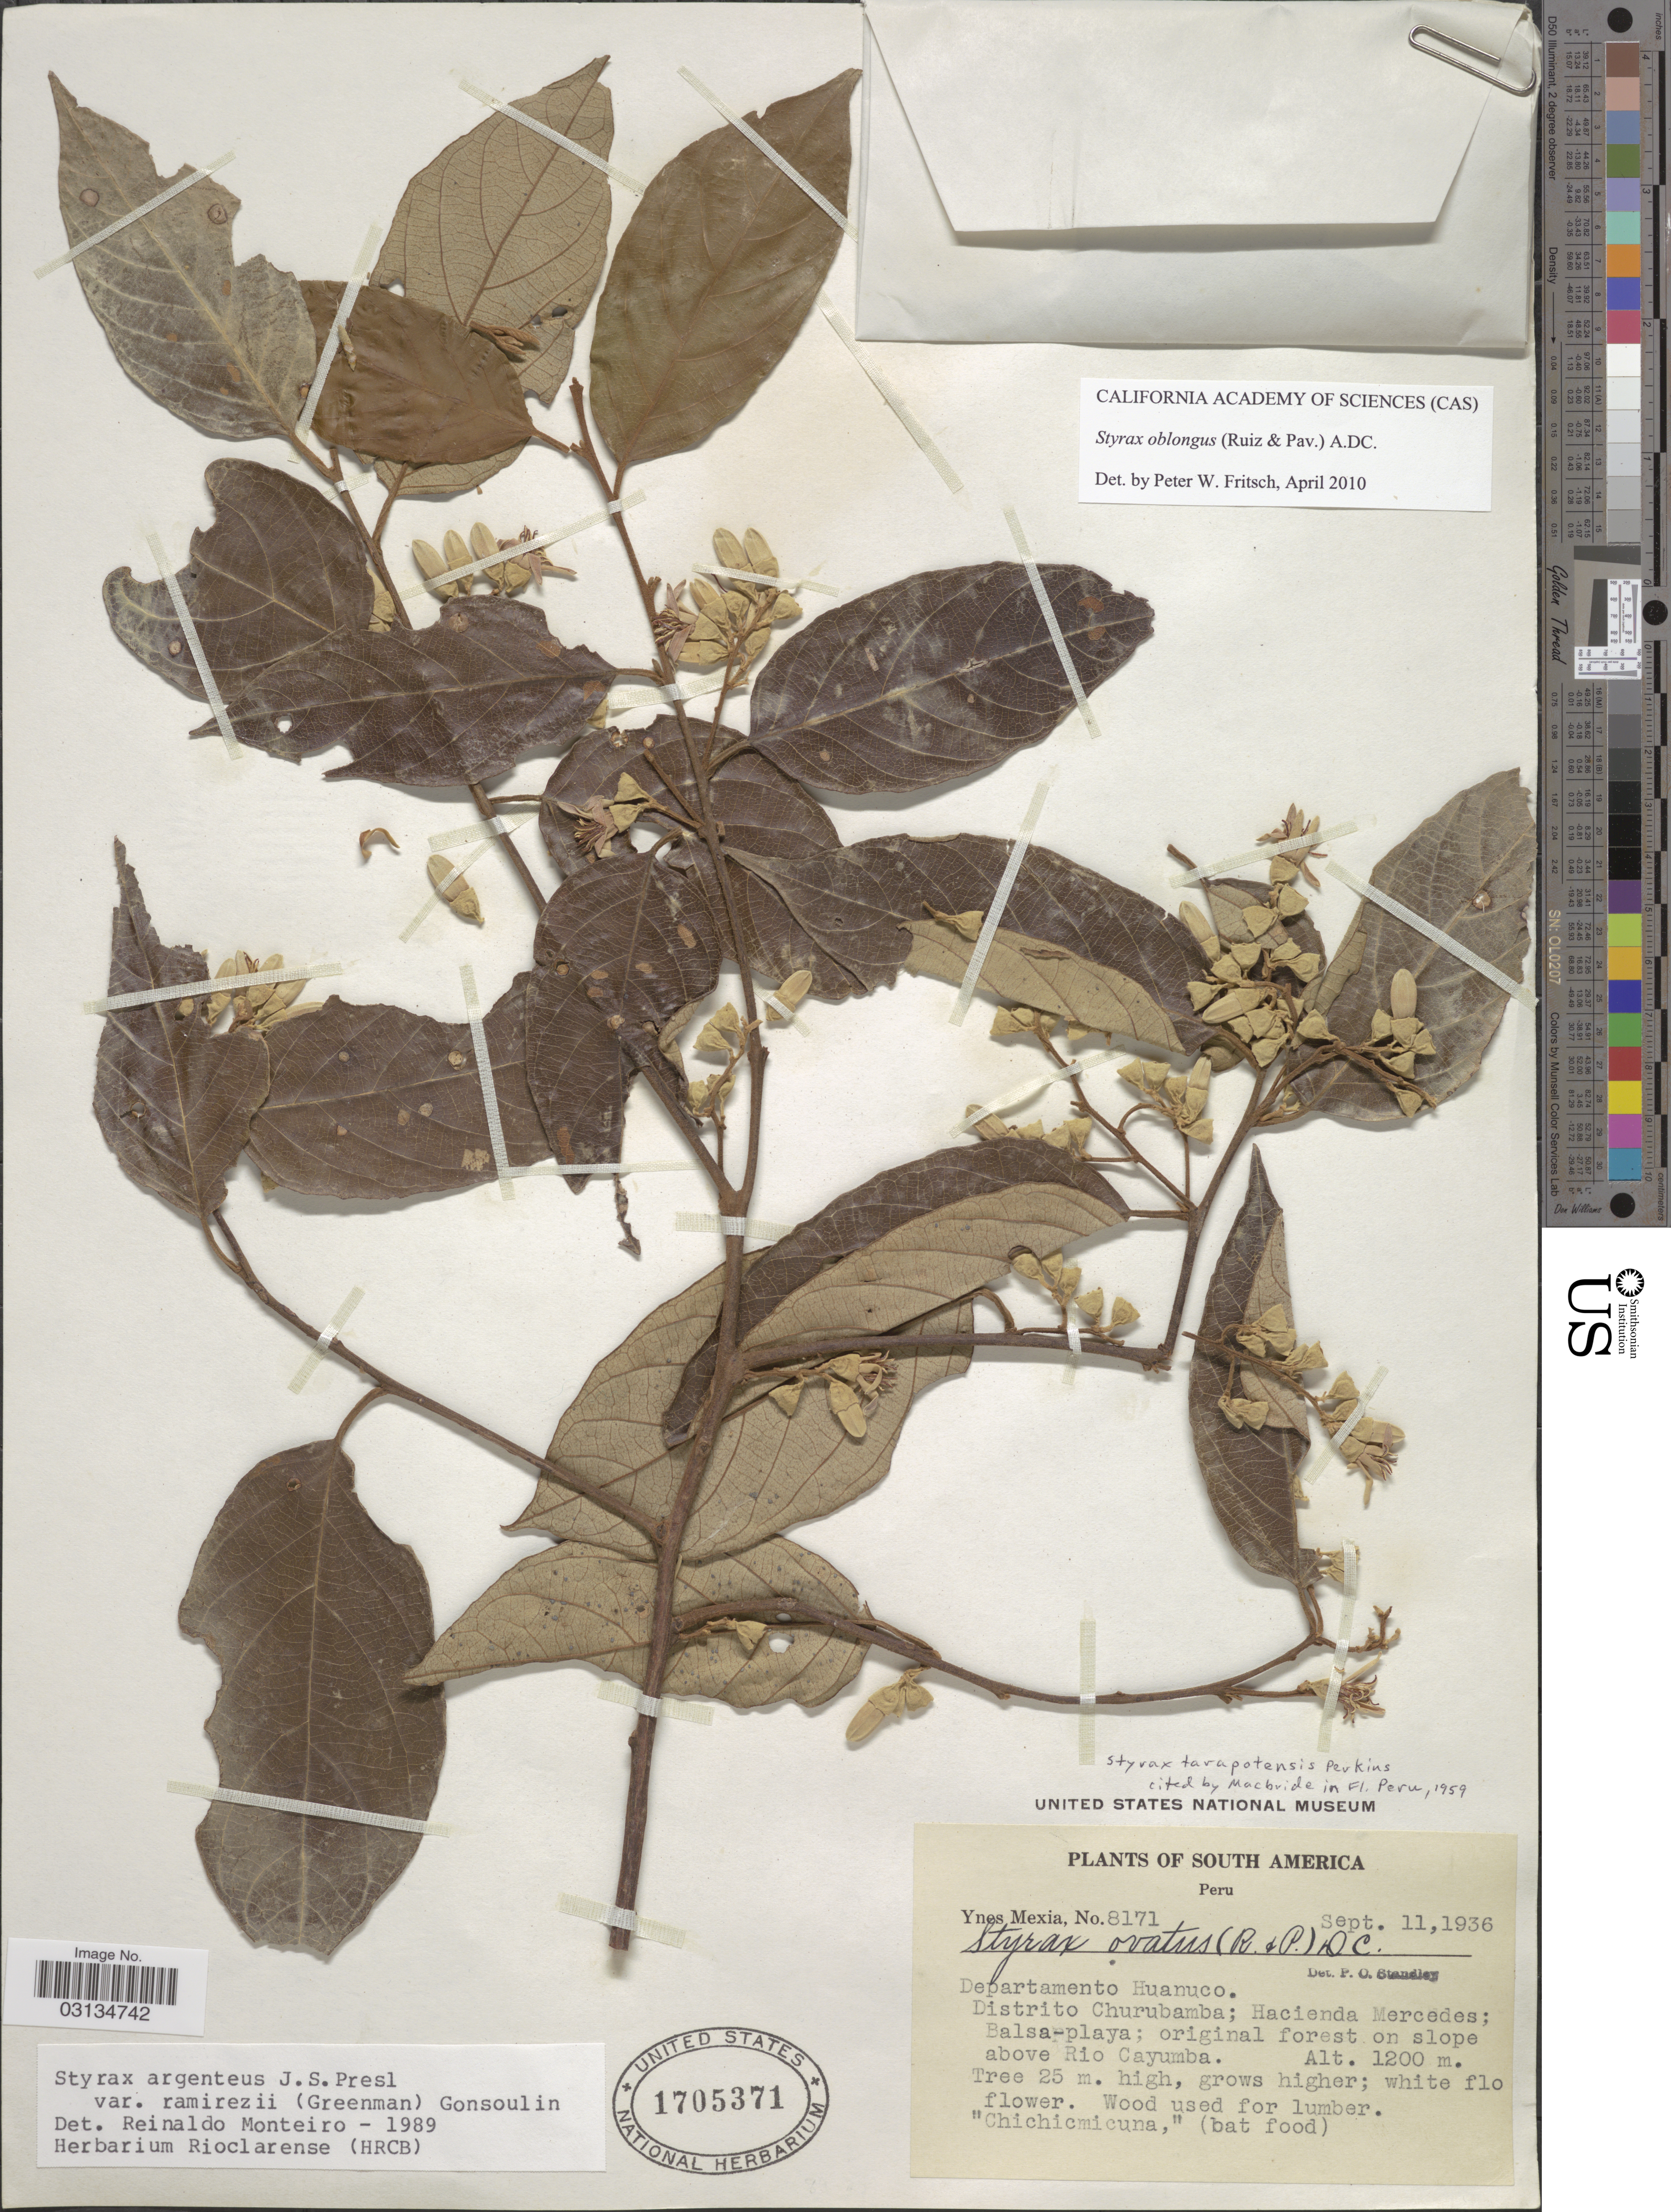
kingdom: Plantae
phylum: Tracheophyta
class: Magnoliopsida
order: Ericales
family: Styracaceae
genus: Styrax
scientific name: Styrax oblongus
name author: (Ruiz & Pav.) A. DC.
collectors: Y. Mexia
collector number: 8171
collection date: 1936-09-11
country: Peru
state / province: Huánuco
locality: Departamento Huanuco. Distrito Churubamba; Hacienda Mercedes; Balsa-playa; original forest on slope above Rio Cayumba.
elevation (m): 1200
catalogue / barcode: US 1705371